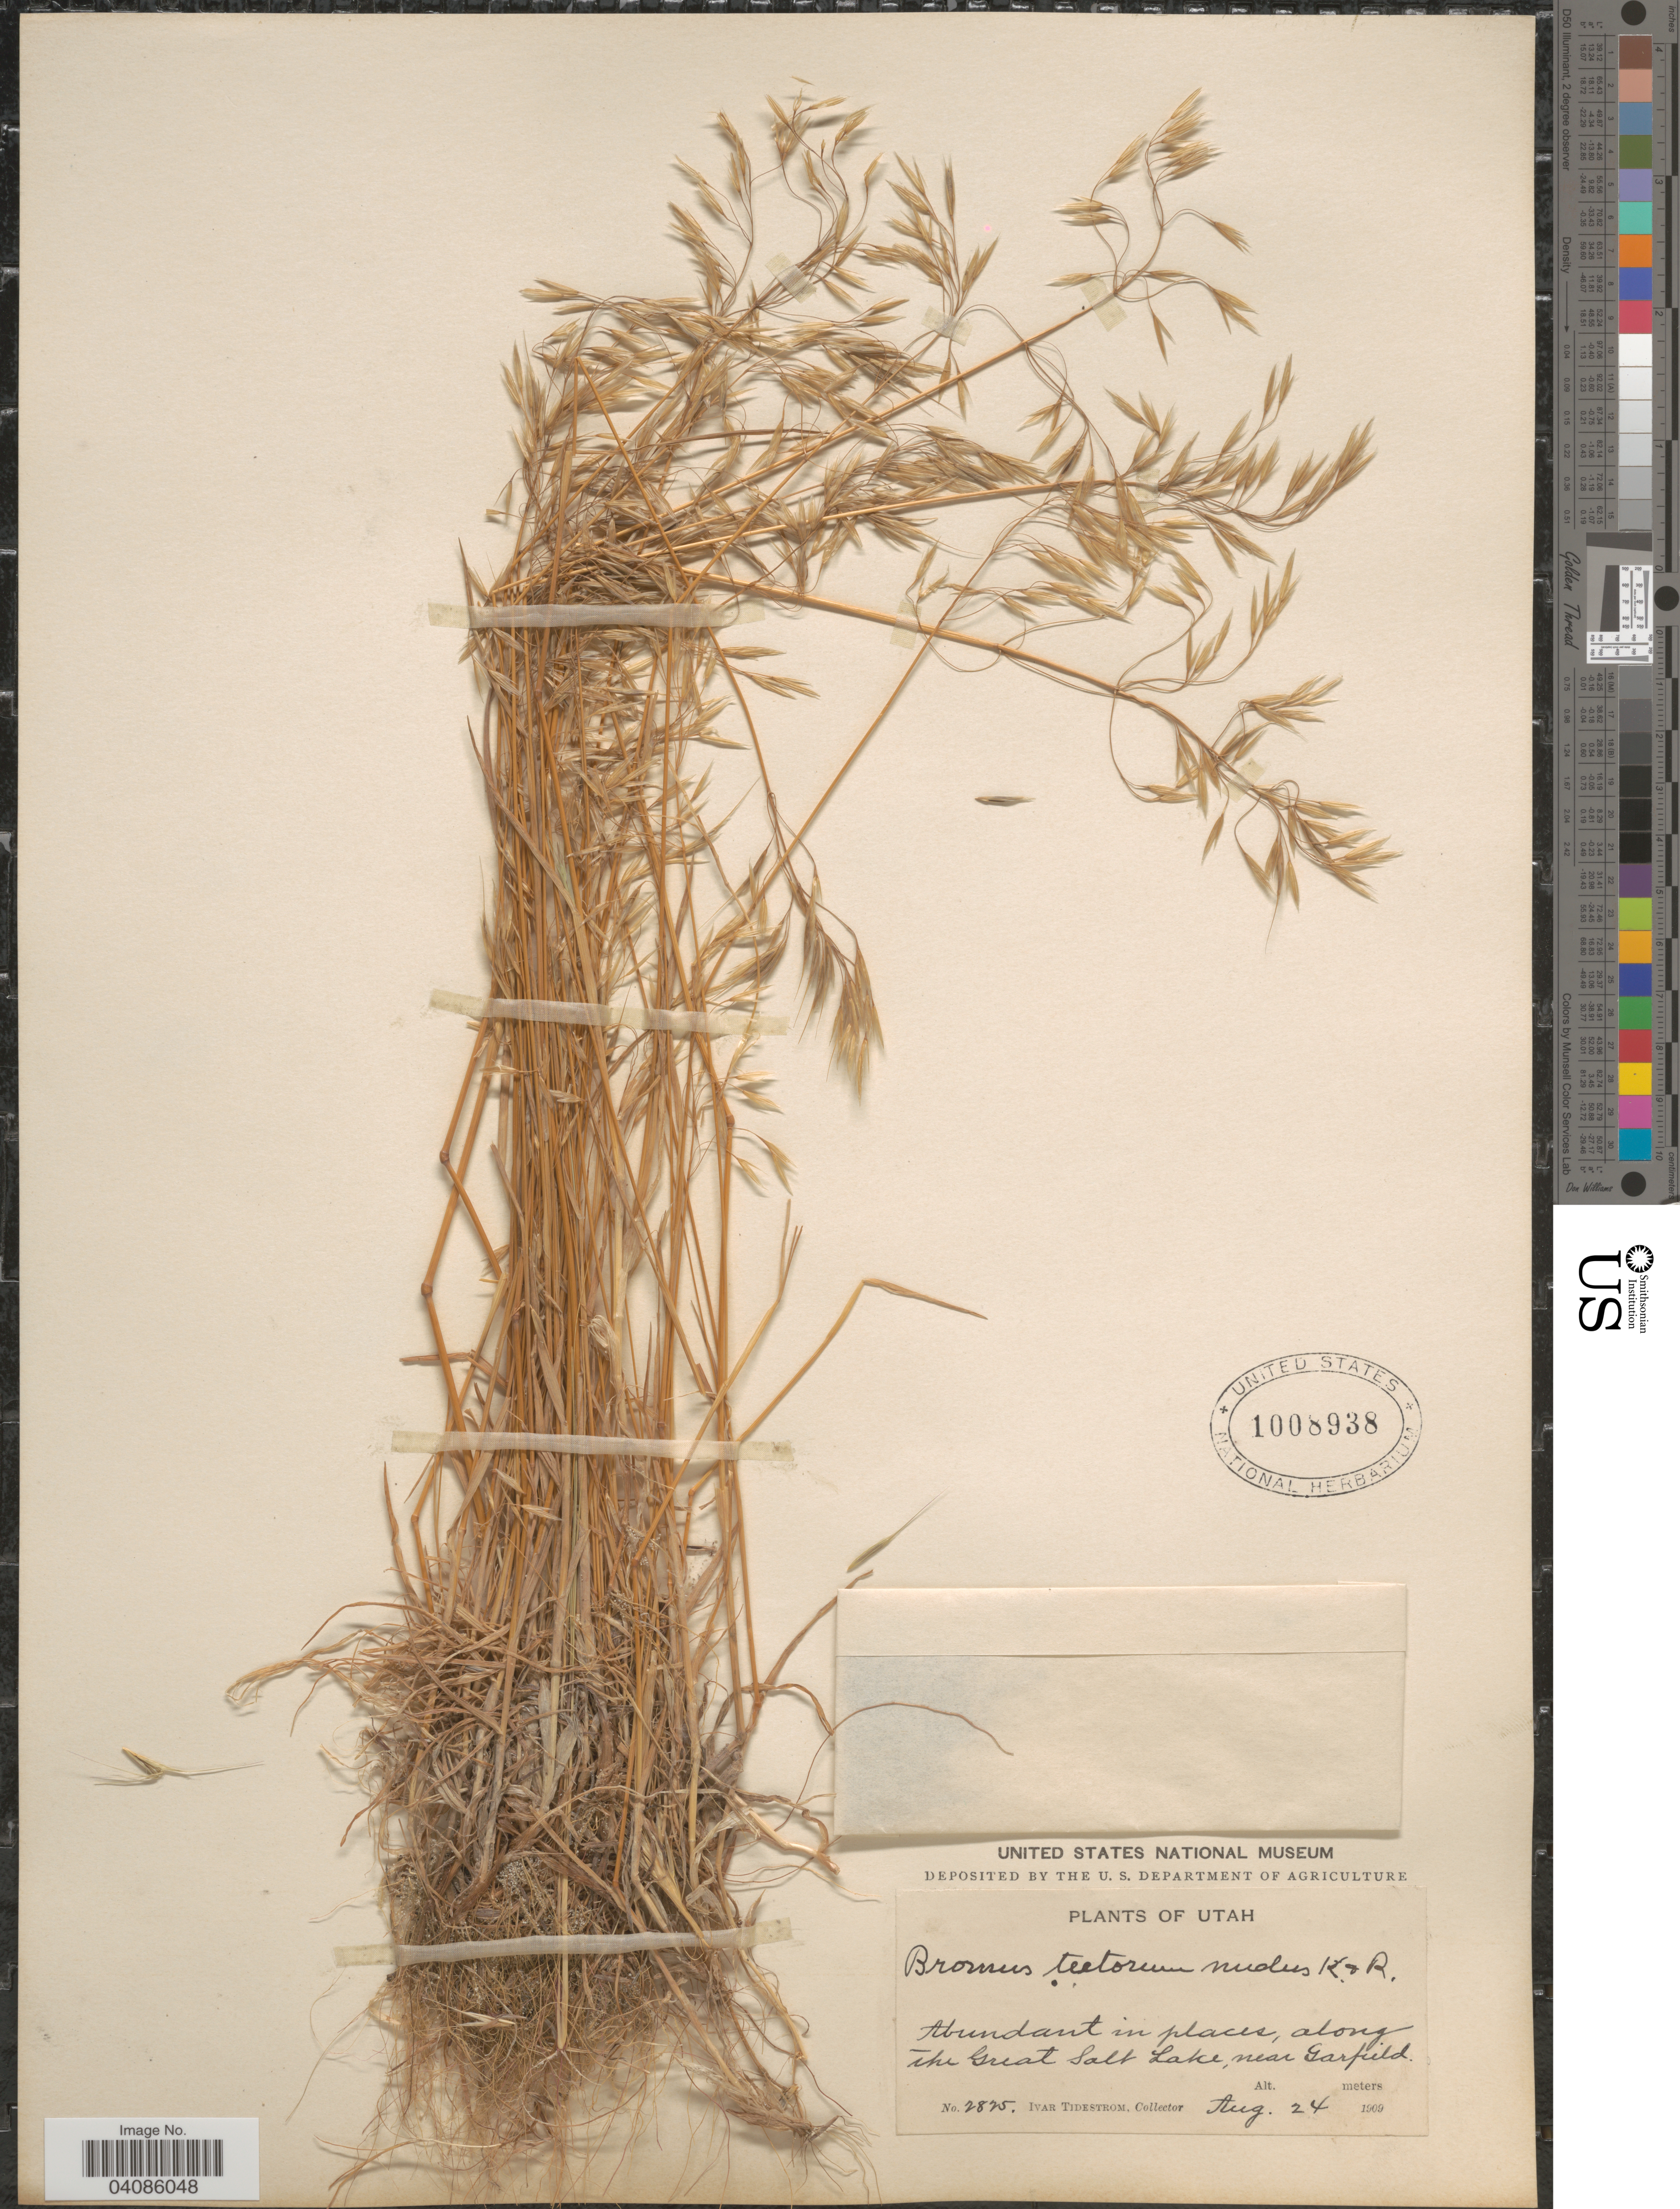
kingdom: Plantae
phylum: Tracheophyta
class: Liliopsida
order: Poales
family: Poaceae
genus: Bromus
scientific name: Bromus tectorum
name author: L.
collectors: I. F. Tidestrom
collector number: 2825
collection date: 1909-08-24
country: United States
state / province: Utah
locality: Abundant in places, along the Great Salt Lake, near Garfield.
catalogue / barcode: US 1008938